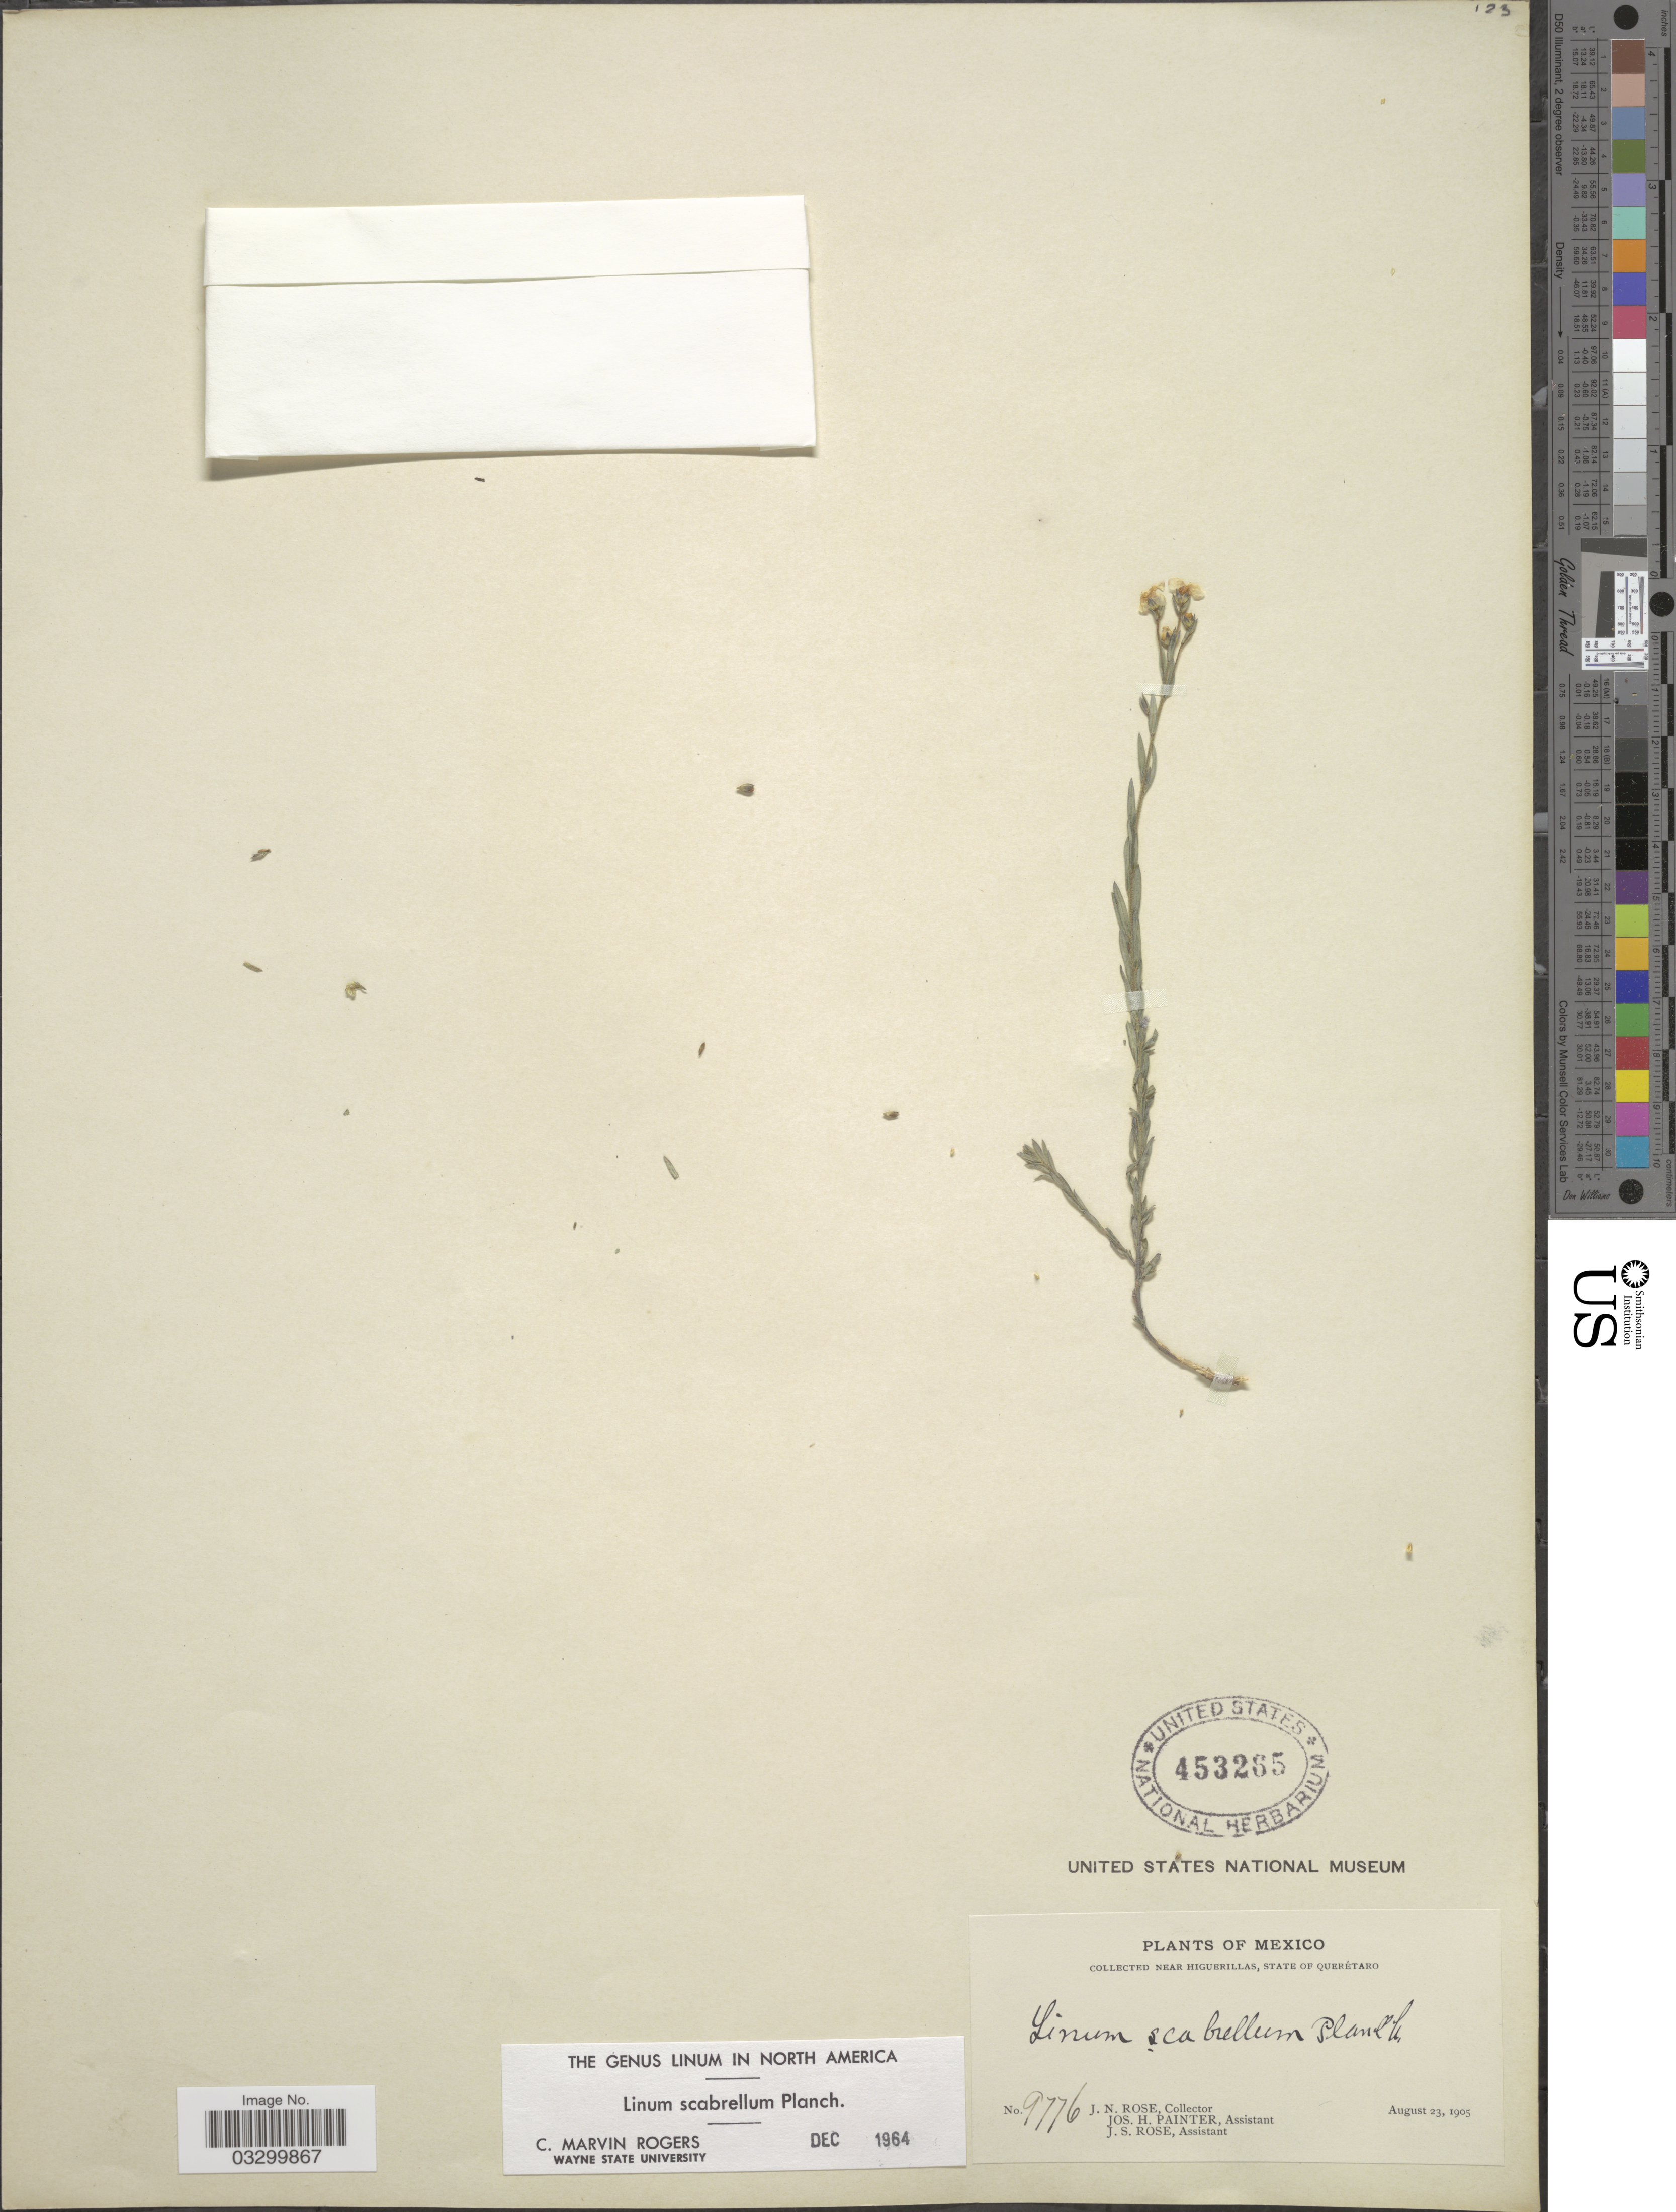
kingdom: Plantae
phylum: Tracheophyta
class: Magnoliopsida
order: Malpighiales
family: Linaceae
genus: Linum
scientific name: Linum scabrellum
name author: Planch.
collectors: J. N. Rose, J. H. Painter & J. S. Rose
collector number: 9776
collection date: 1905-08-23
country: Mexico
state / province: Querétaro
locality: Near Higuerillas.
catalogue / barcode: US 453285